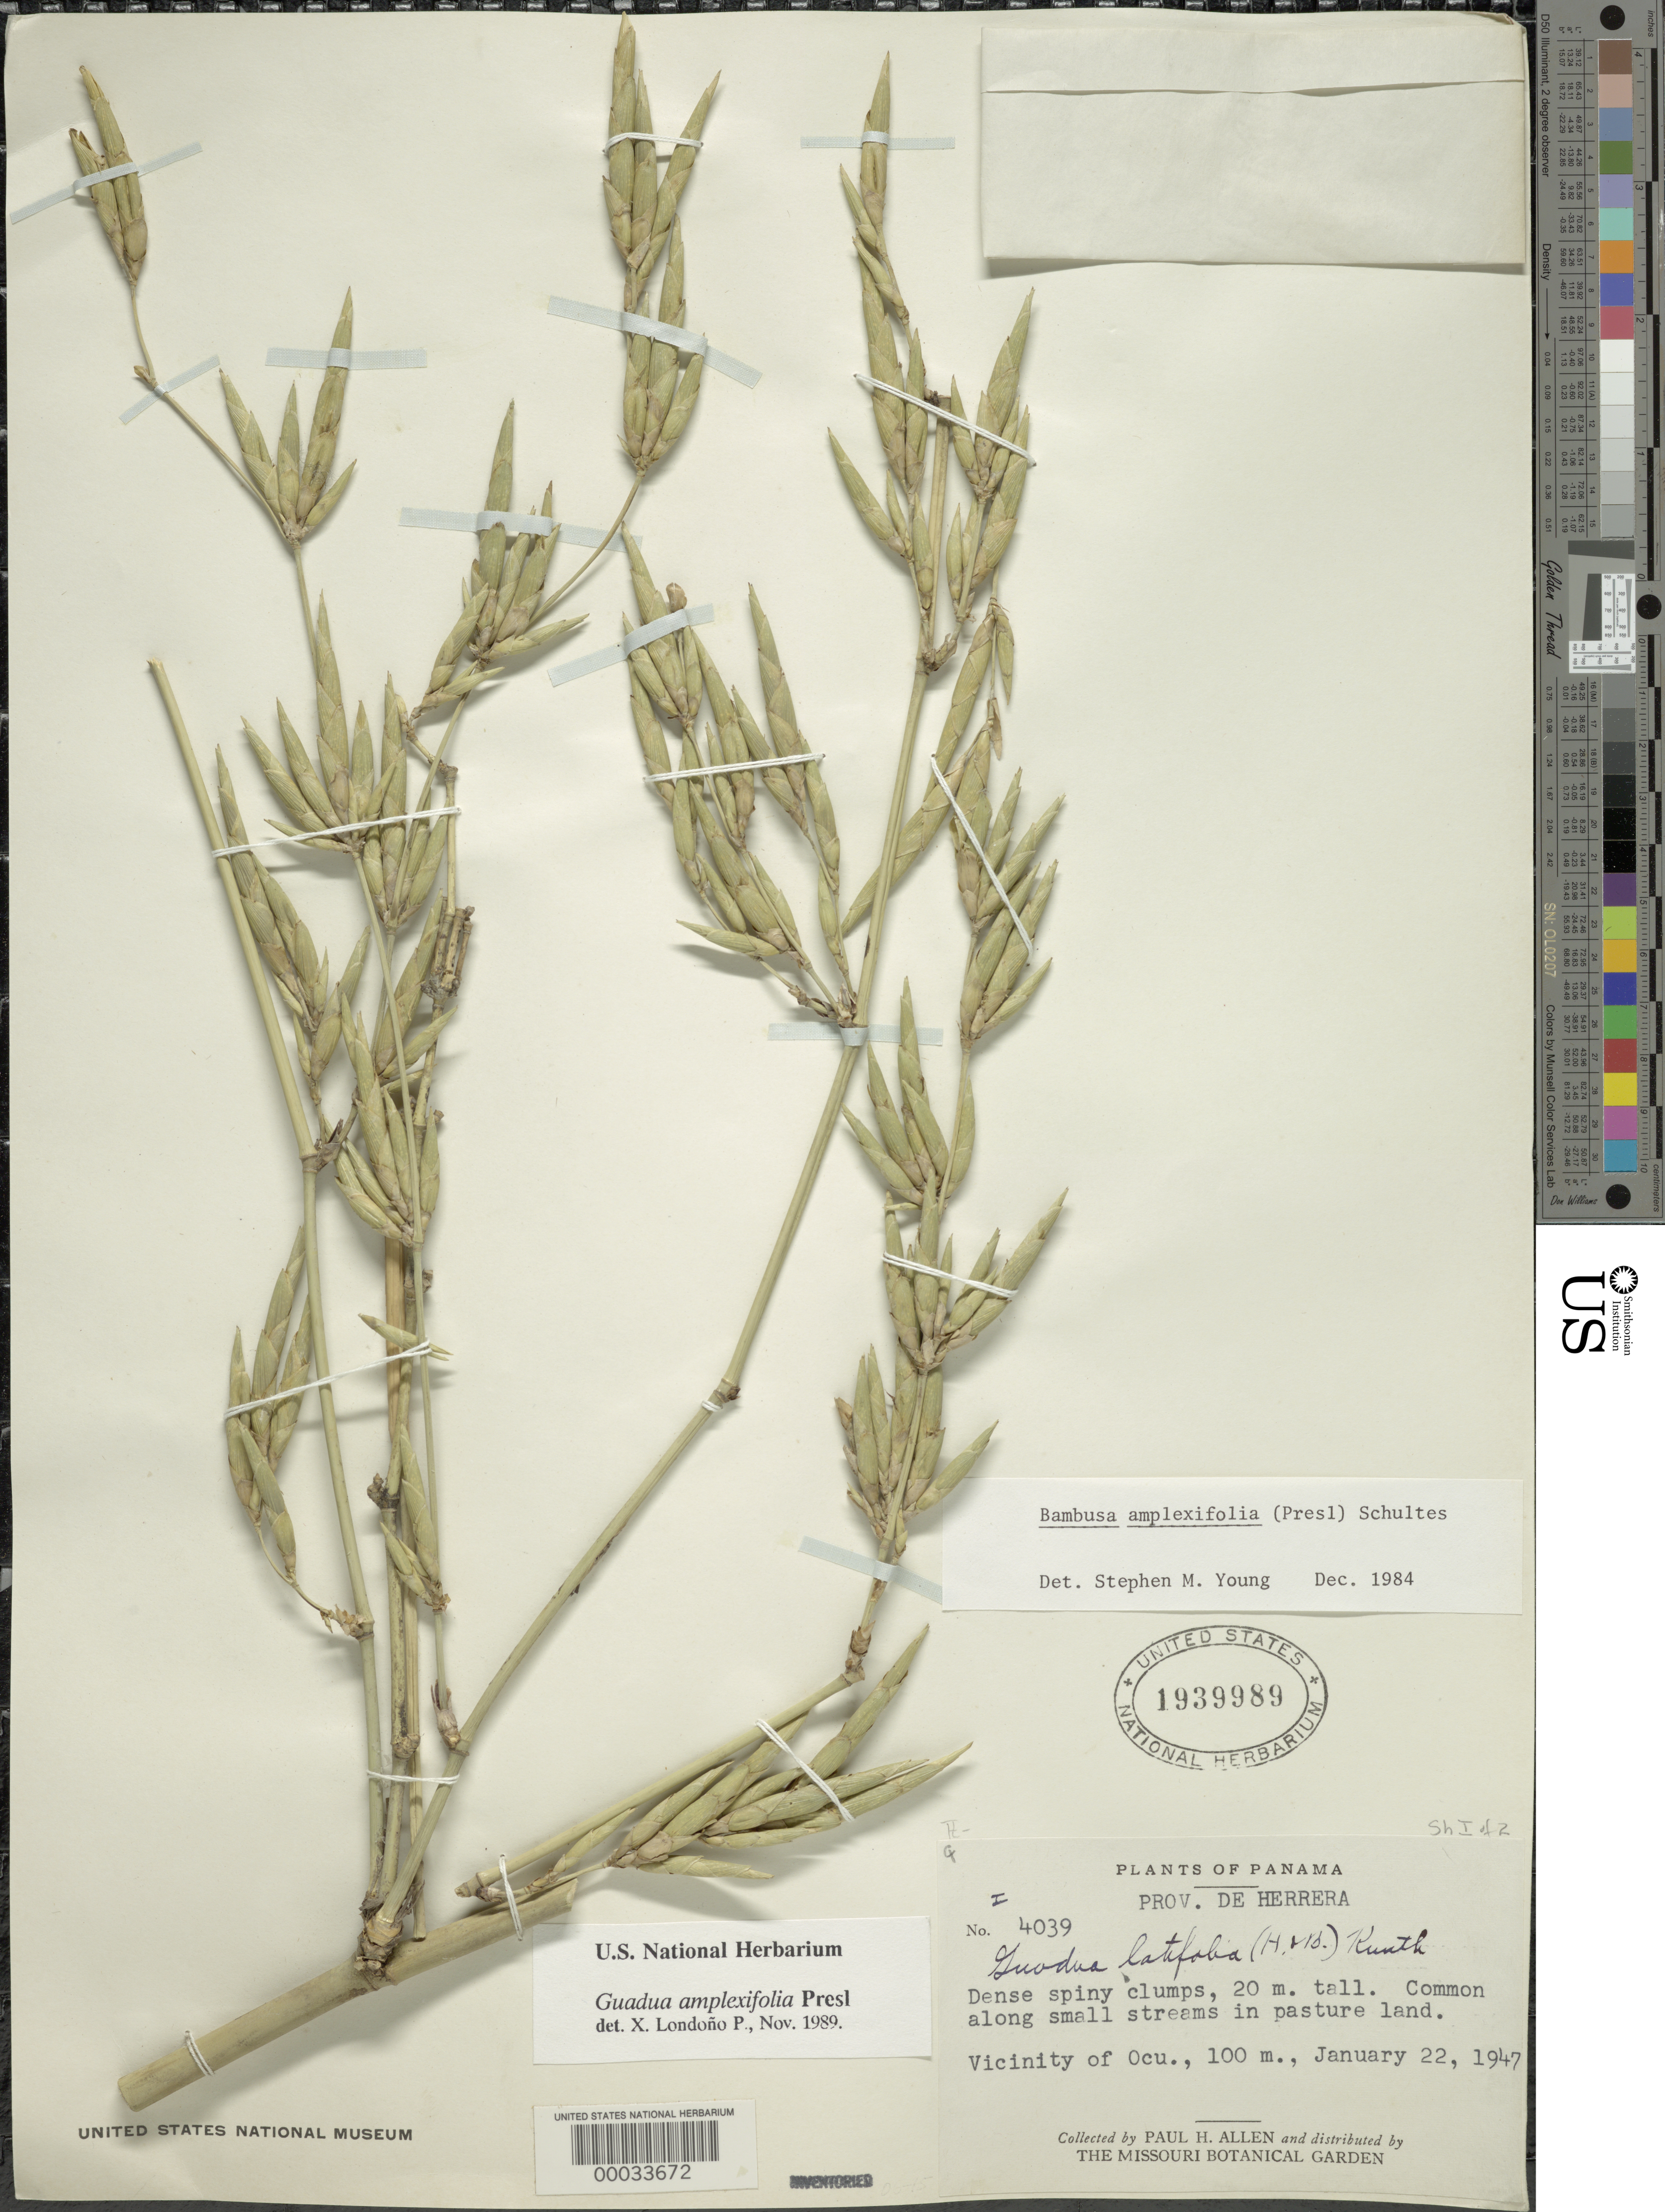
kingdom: Plantae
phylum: Tracheophyta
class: Liliopsida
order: Poales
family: Poaceae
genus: Guadua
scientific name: Guadua amplexifolia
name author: J. Presl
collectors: P. H. Allen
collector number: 4039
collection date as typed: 22 Jan 1947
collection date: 1947-01-22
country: Panama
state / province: Herrera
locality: Ocu.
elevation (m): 100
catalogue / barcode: US 1939989